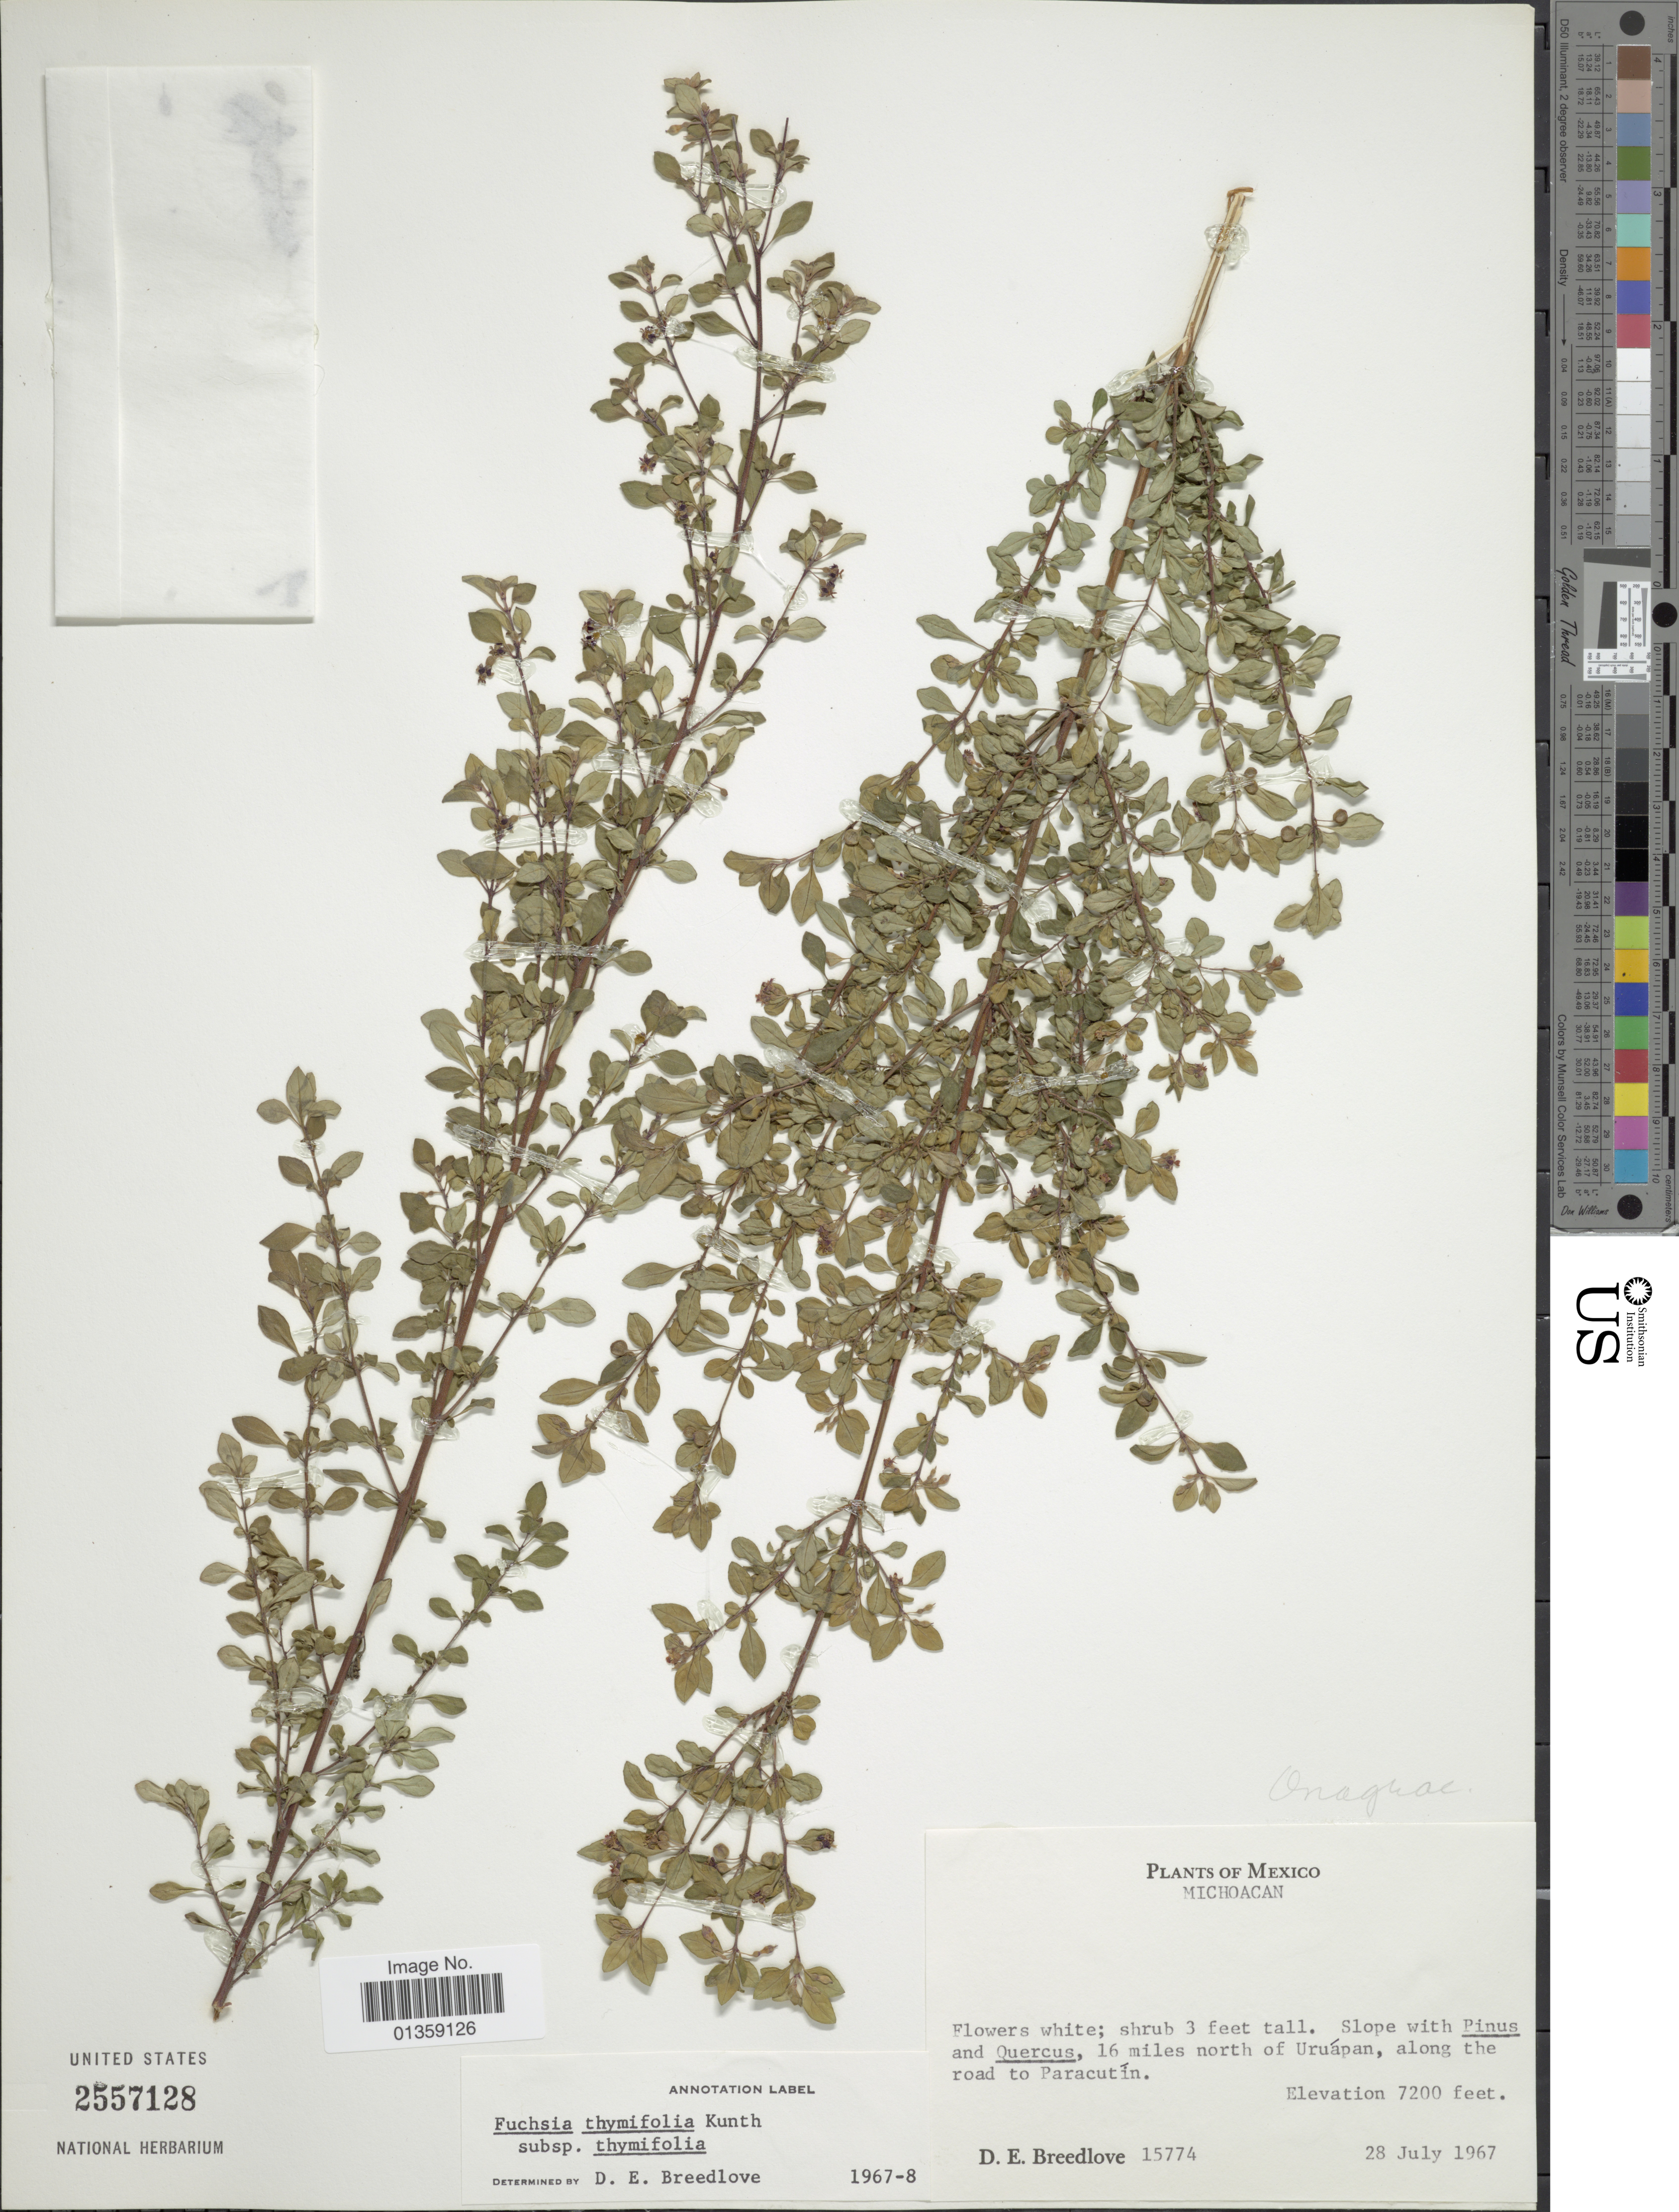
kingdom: Plantae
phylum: Tracheophyta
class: Magnoliopsida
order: Myrtales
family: Onagraceae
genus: Fuchsia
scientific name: Fuchsia thymifolia subsp. thymifolia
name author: Kunth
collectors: D. E. Breedlove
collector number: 15774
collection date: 1967-07-28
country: Mexico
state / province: Michoacán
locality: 16 miles north of Uruápan, along the road to Paracutín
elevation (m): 2195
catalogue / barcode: US 2557128